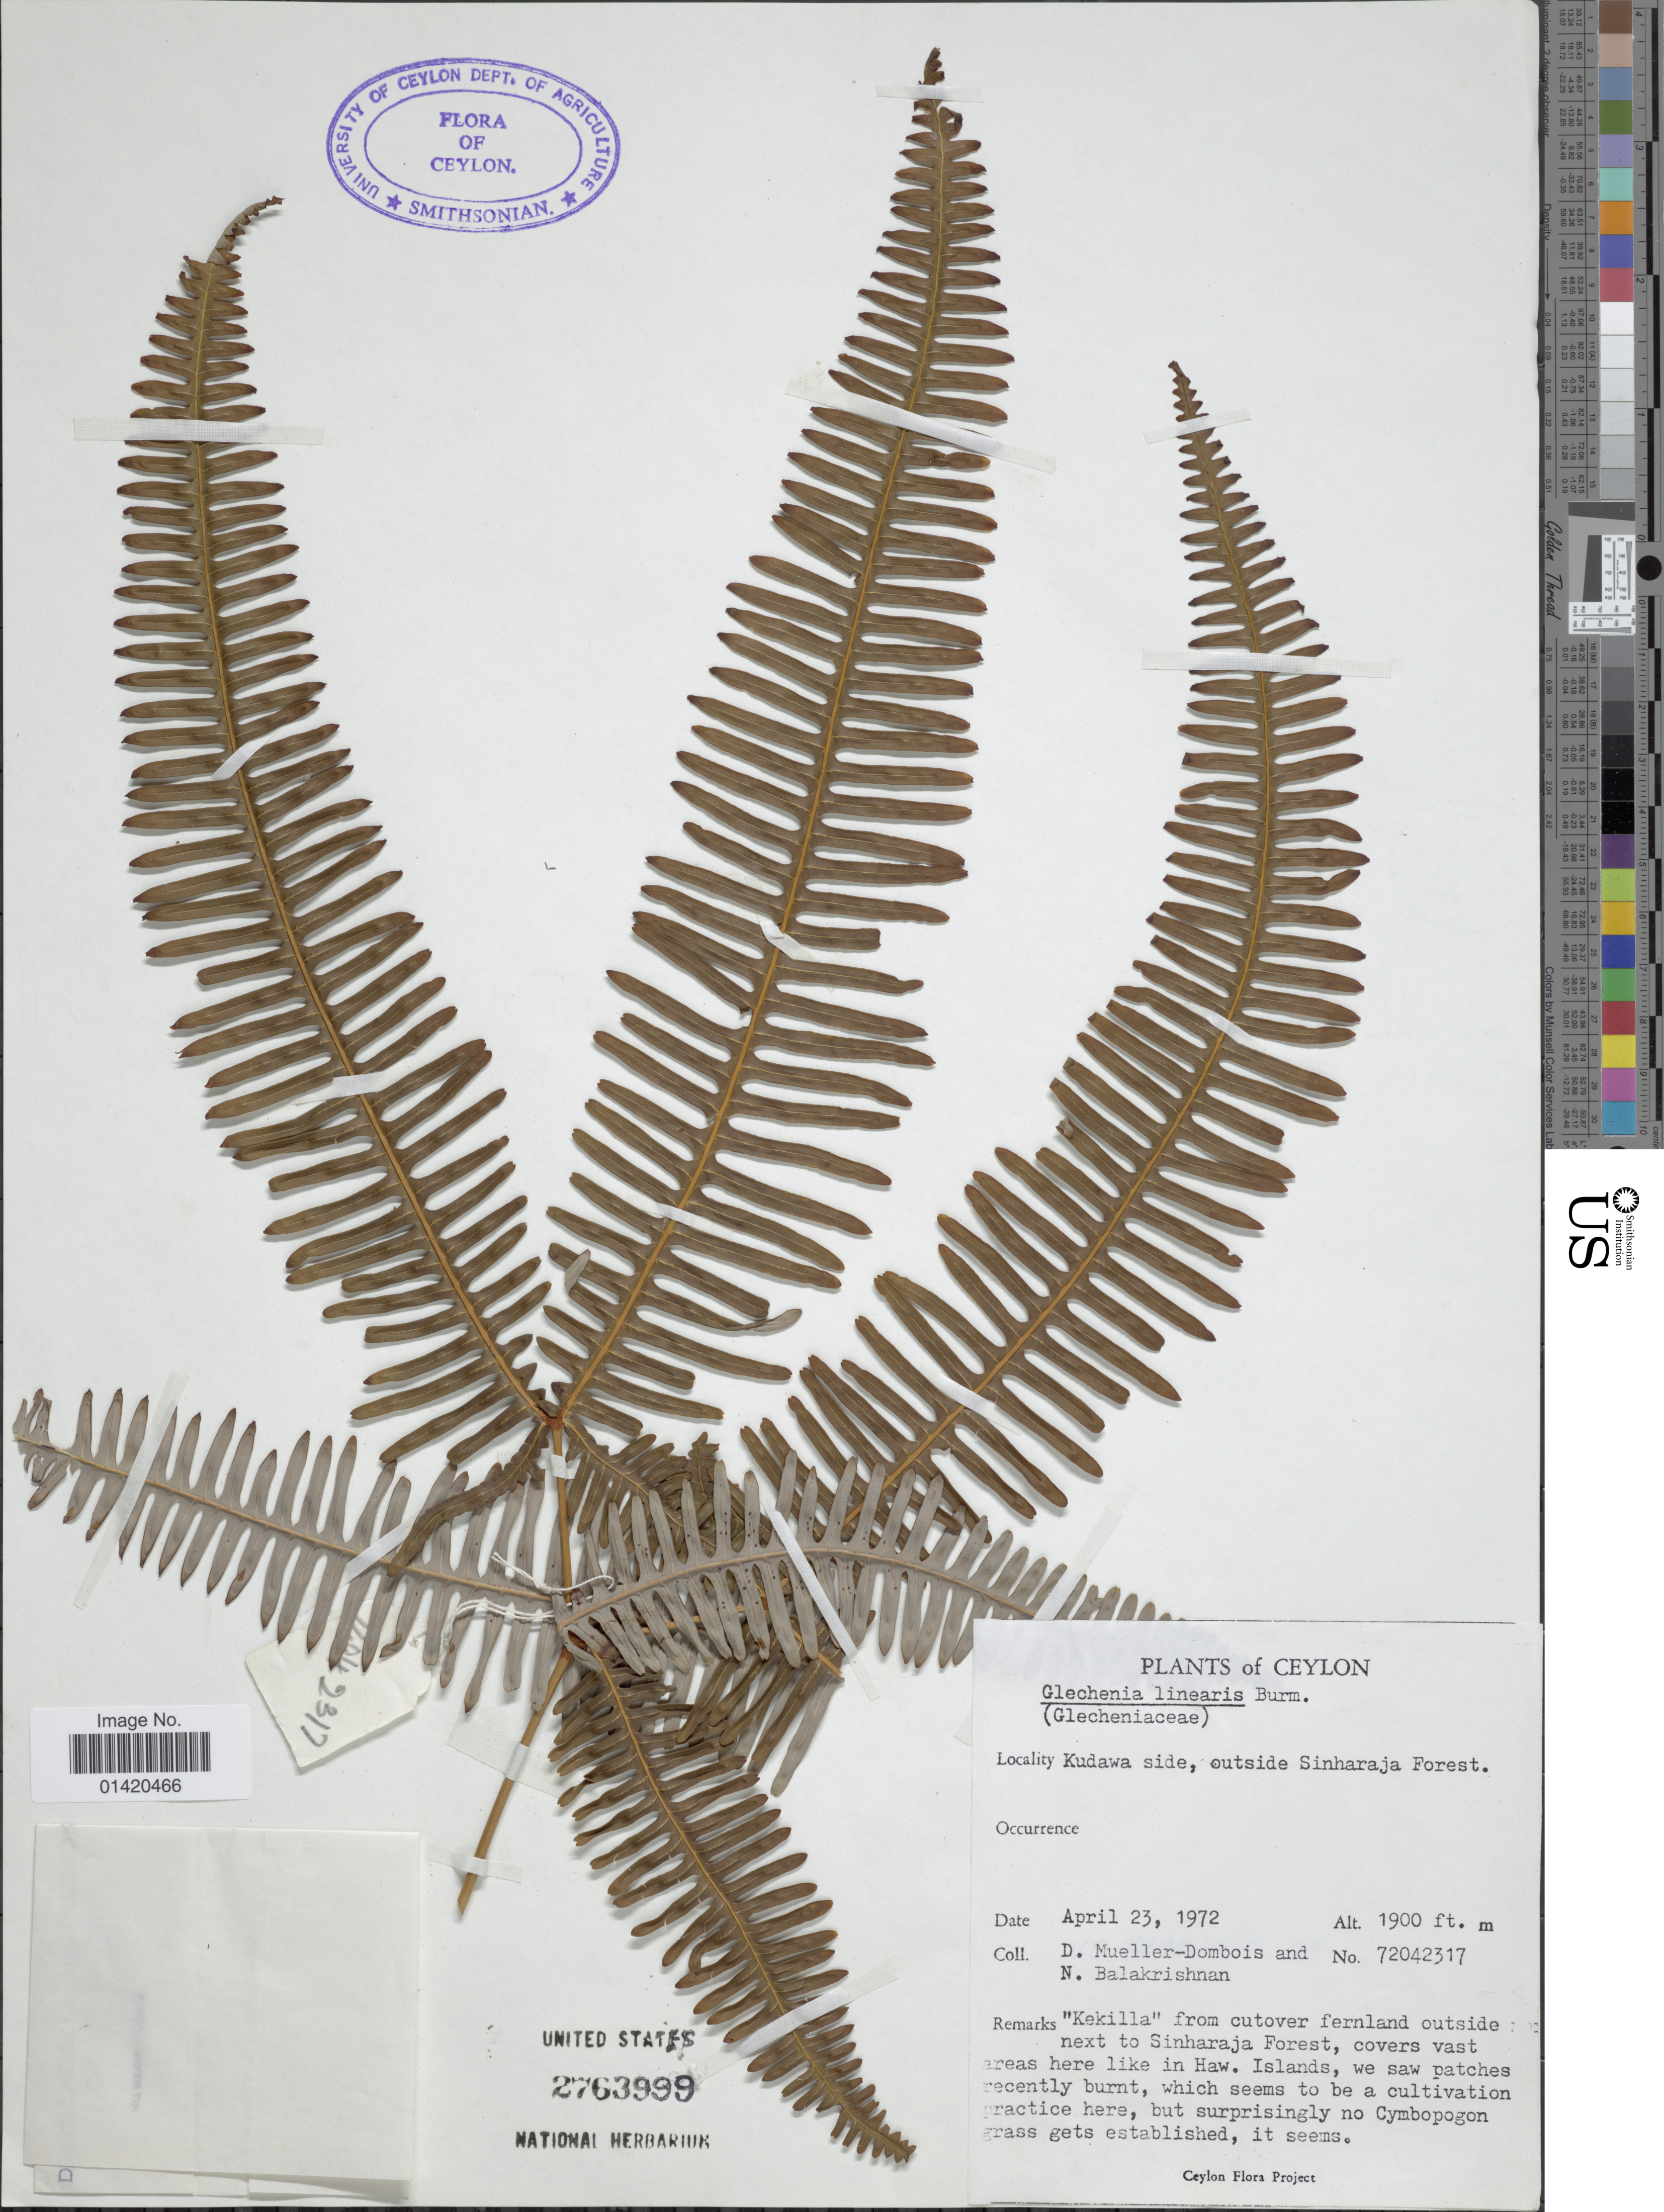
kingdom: Plantae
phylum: Tracheophyta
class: Polypodiopsida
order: Gleicheniales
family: Gleicheniaceae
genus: Dicranopteris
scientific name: Dicranopteris linearis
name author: (Burm. f.) Underw.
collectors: D. Mueller-Dombois & N. Balakrishnan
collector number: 72042317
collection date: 1972-04-23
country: Sri Lanka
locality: Ceylon, Kudawa side, outside Sinharaja Forest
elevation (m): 579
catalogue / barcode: US 2763999